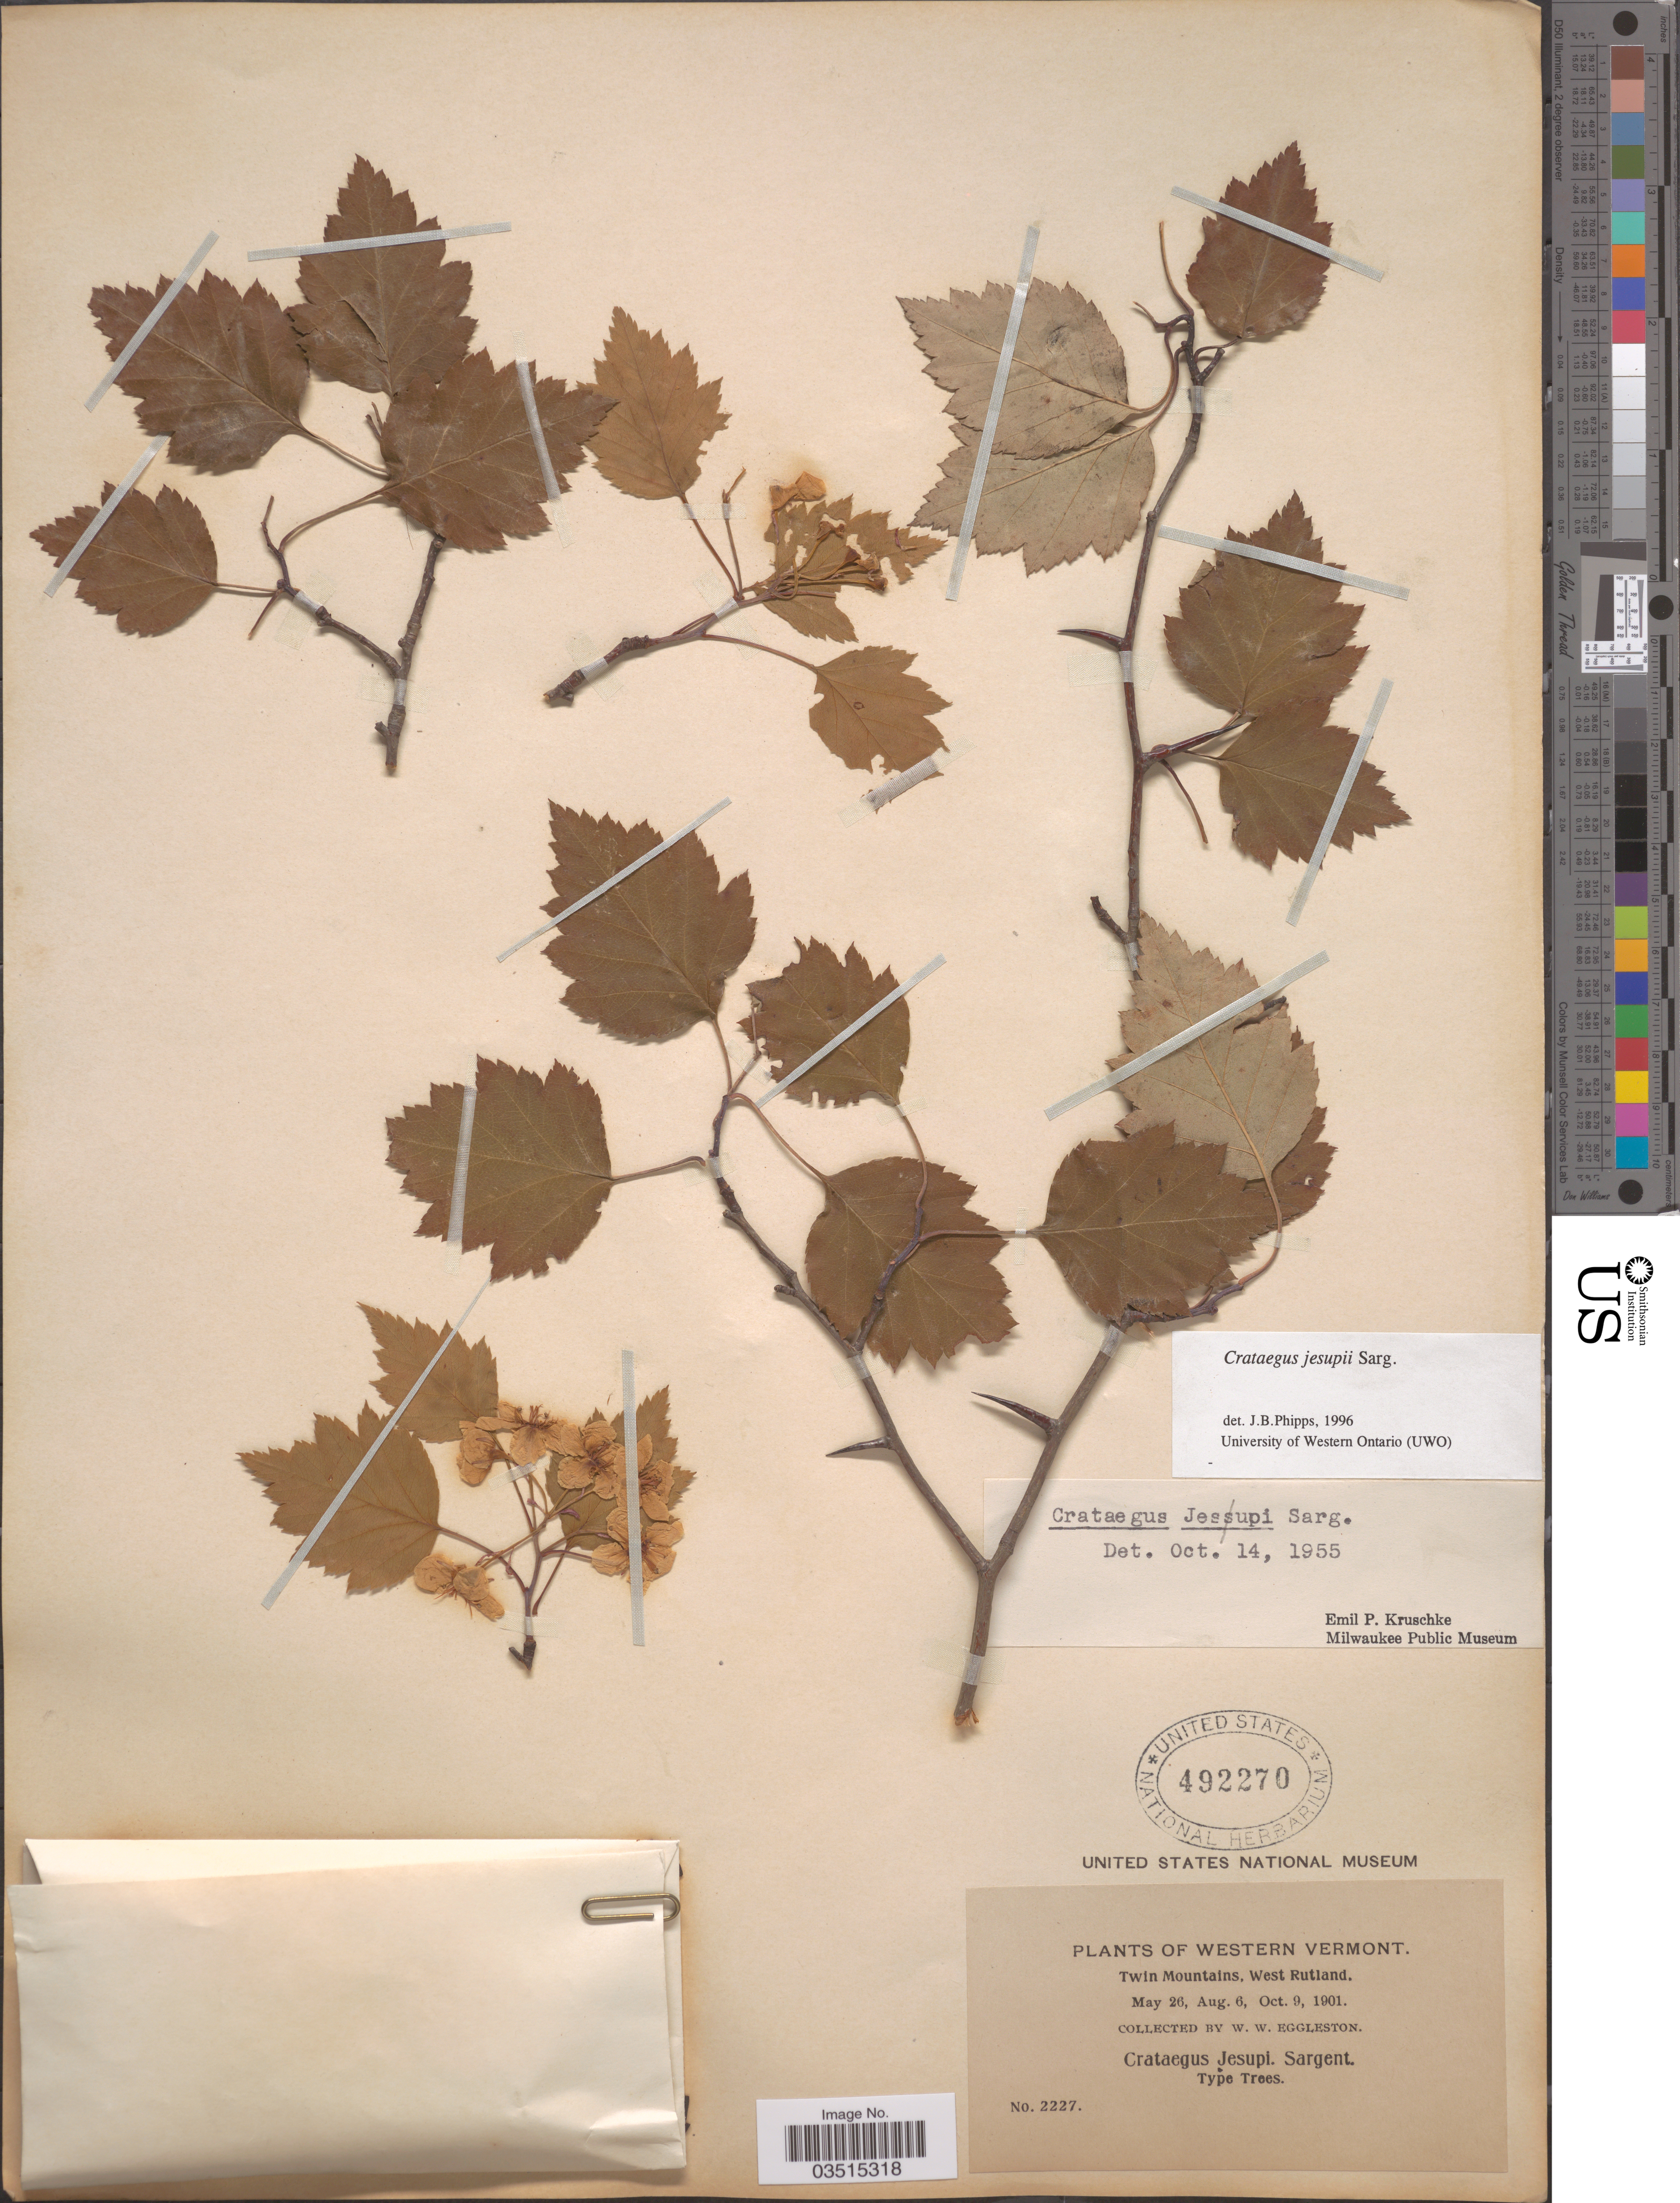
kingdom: Plantae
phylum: Tracheophyta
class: Magnoliopsida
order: Rosales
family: Rosaceae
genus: Crataegus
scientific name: Crataegus jesupii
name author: Sarg.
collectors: W. W. Eggleston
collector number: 2227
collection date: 1901-05-26/1901-10-09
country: United States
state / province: Vermont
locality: Western Vermont. Twin Mountains, West Rutland.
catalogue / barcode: US 492270